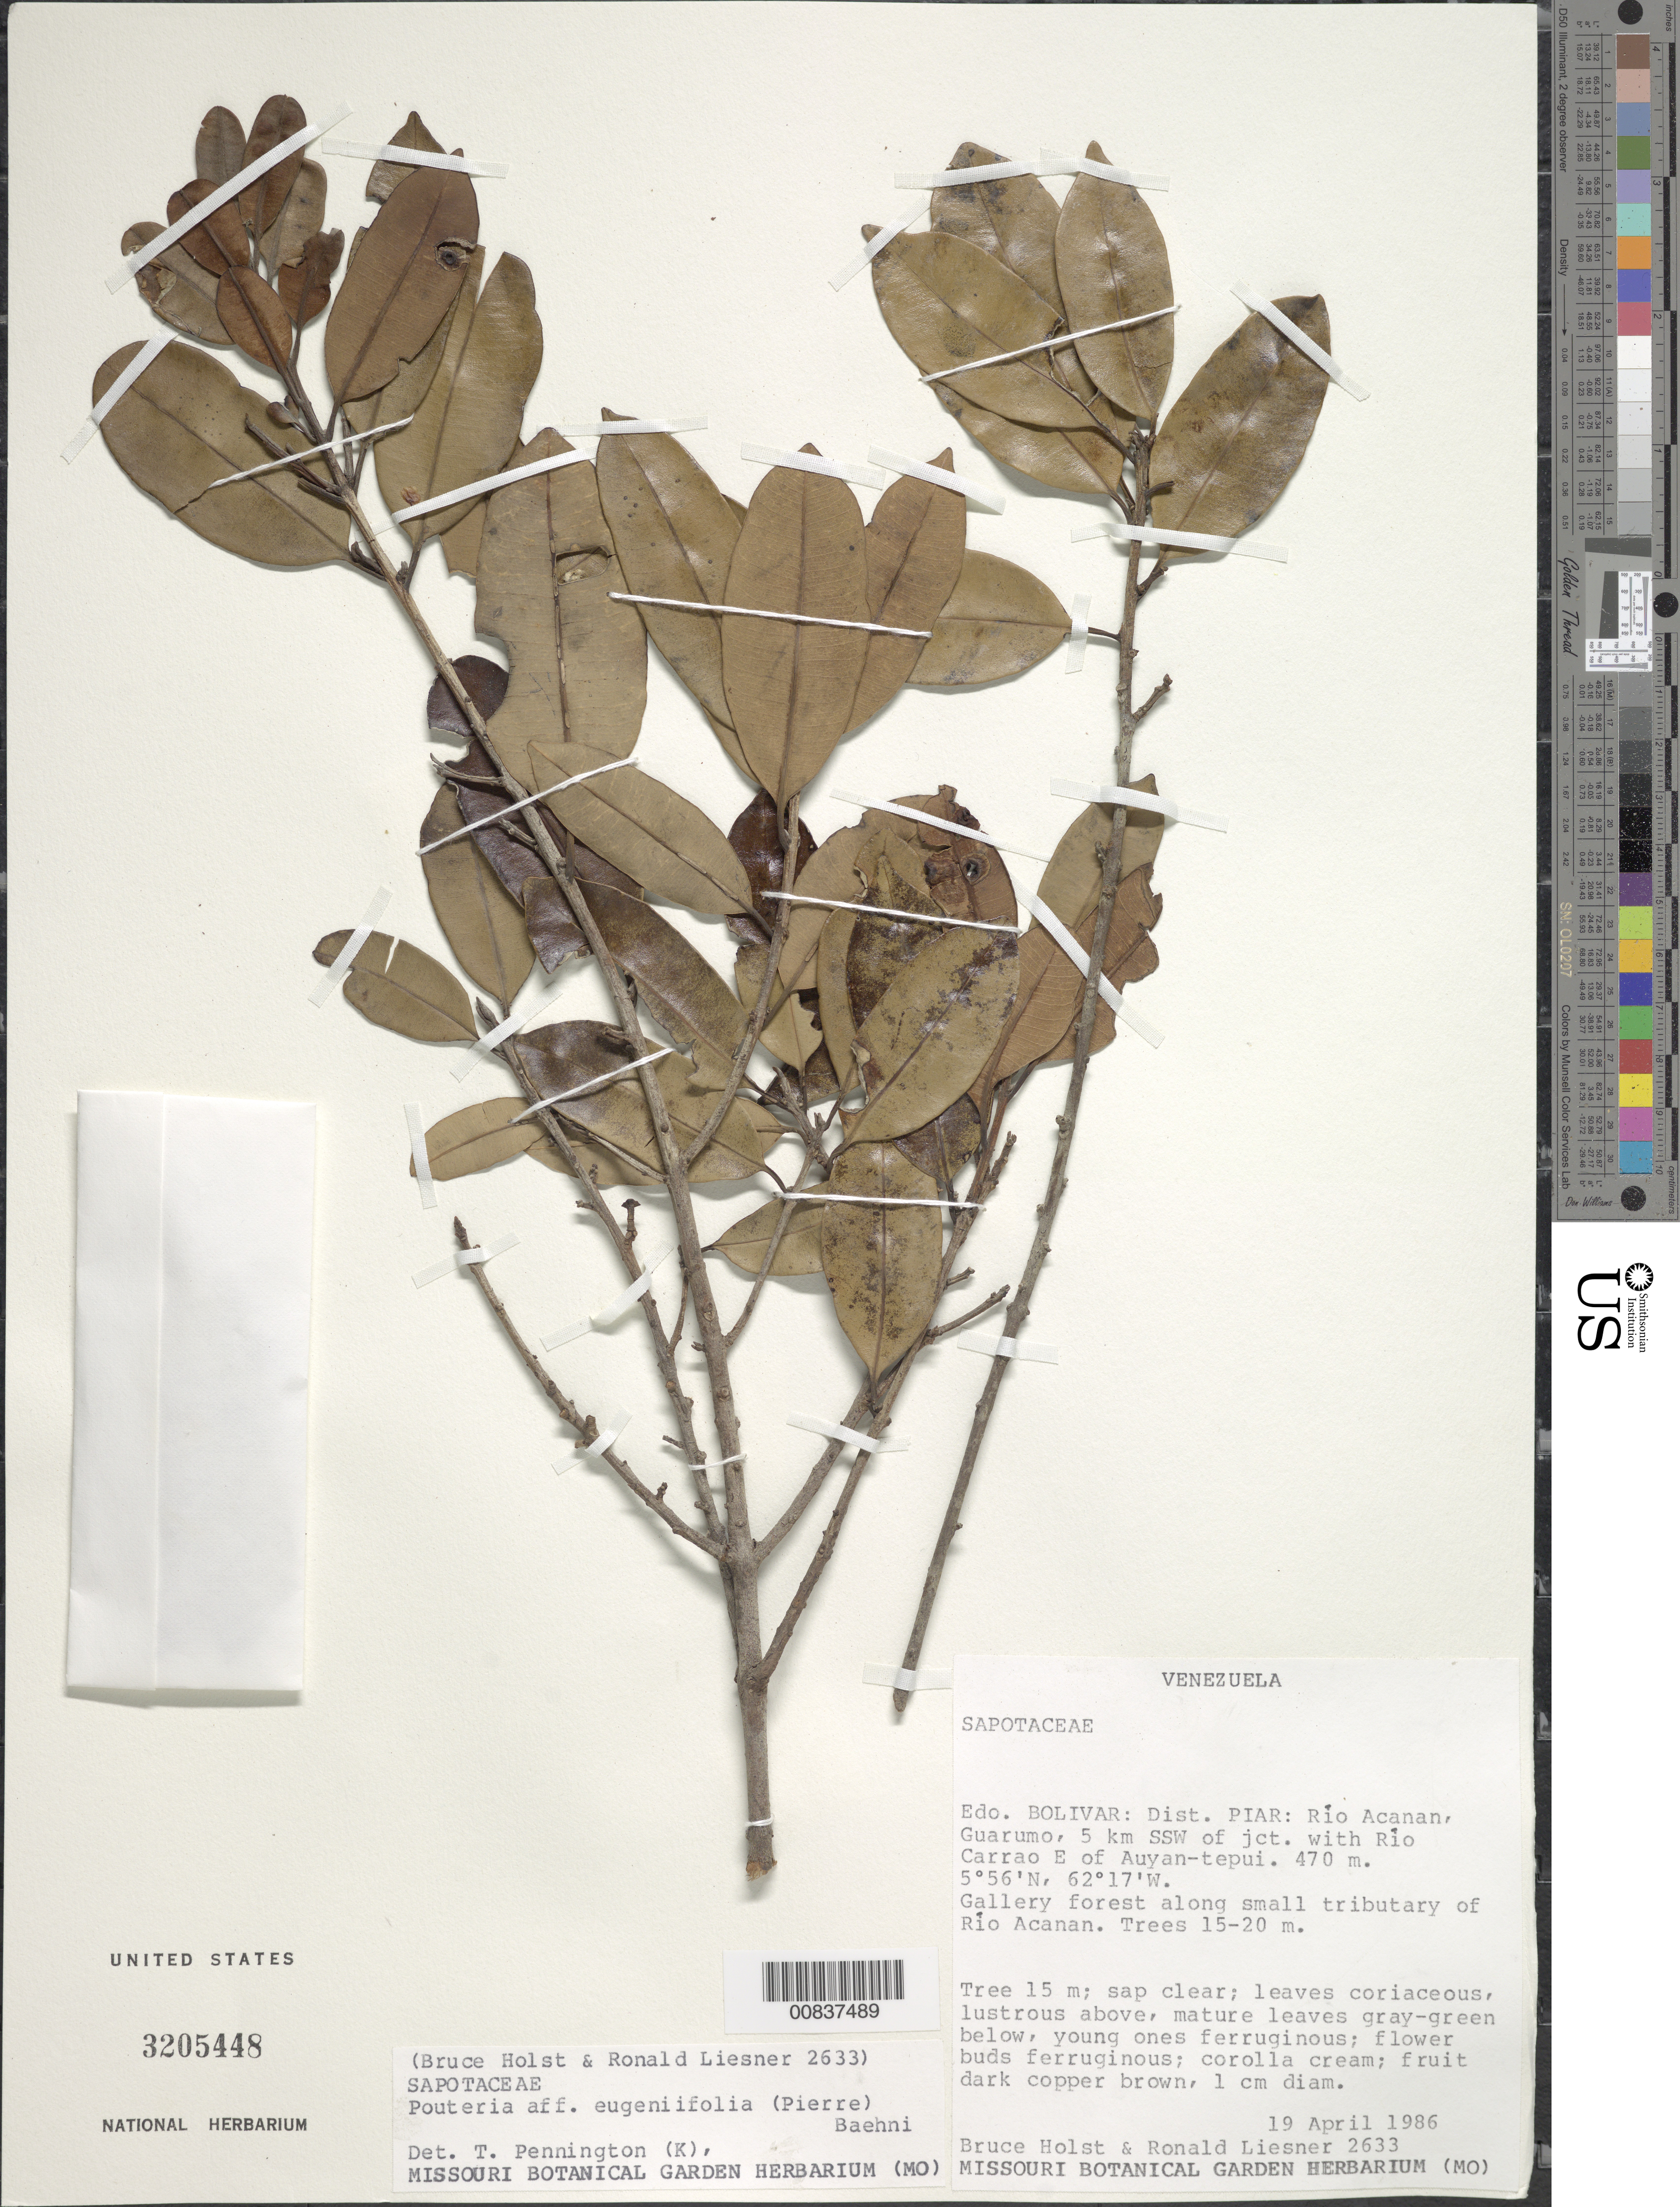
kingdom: Plantae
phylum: Tracheophyta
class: Magnoliopsida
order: Ericales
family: Sapotaceae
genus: Pouteria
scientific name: Pouteria eugeniifolia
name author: (Pierre) Baehni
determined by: Pennington, T. D., (K)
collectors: B. Holst & R. L. Liesner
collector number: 2633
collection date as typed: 19-Apr-86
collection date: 1986-04-19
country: Venezuela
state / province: Bolívar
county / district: Piar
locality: Rio Acanan, Guarumo, 5 km SSW of jct. With Rio Carrao E of Auyan-teppui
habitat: Gallery forest along small tributary of Rio Acanan. Trees 15-20m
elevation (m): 470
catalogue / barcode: US 3205448